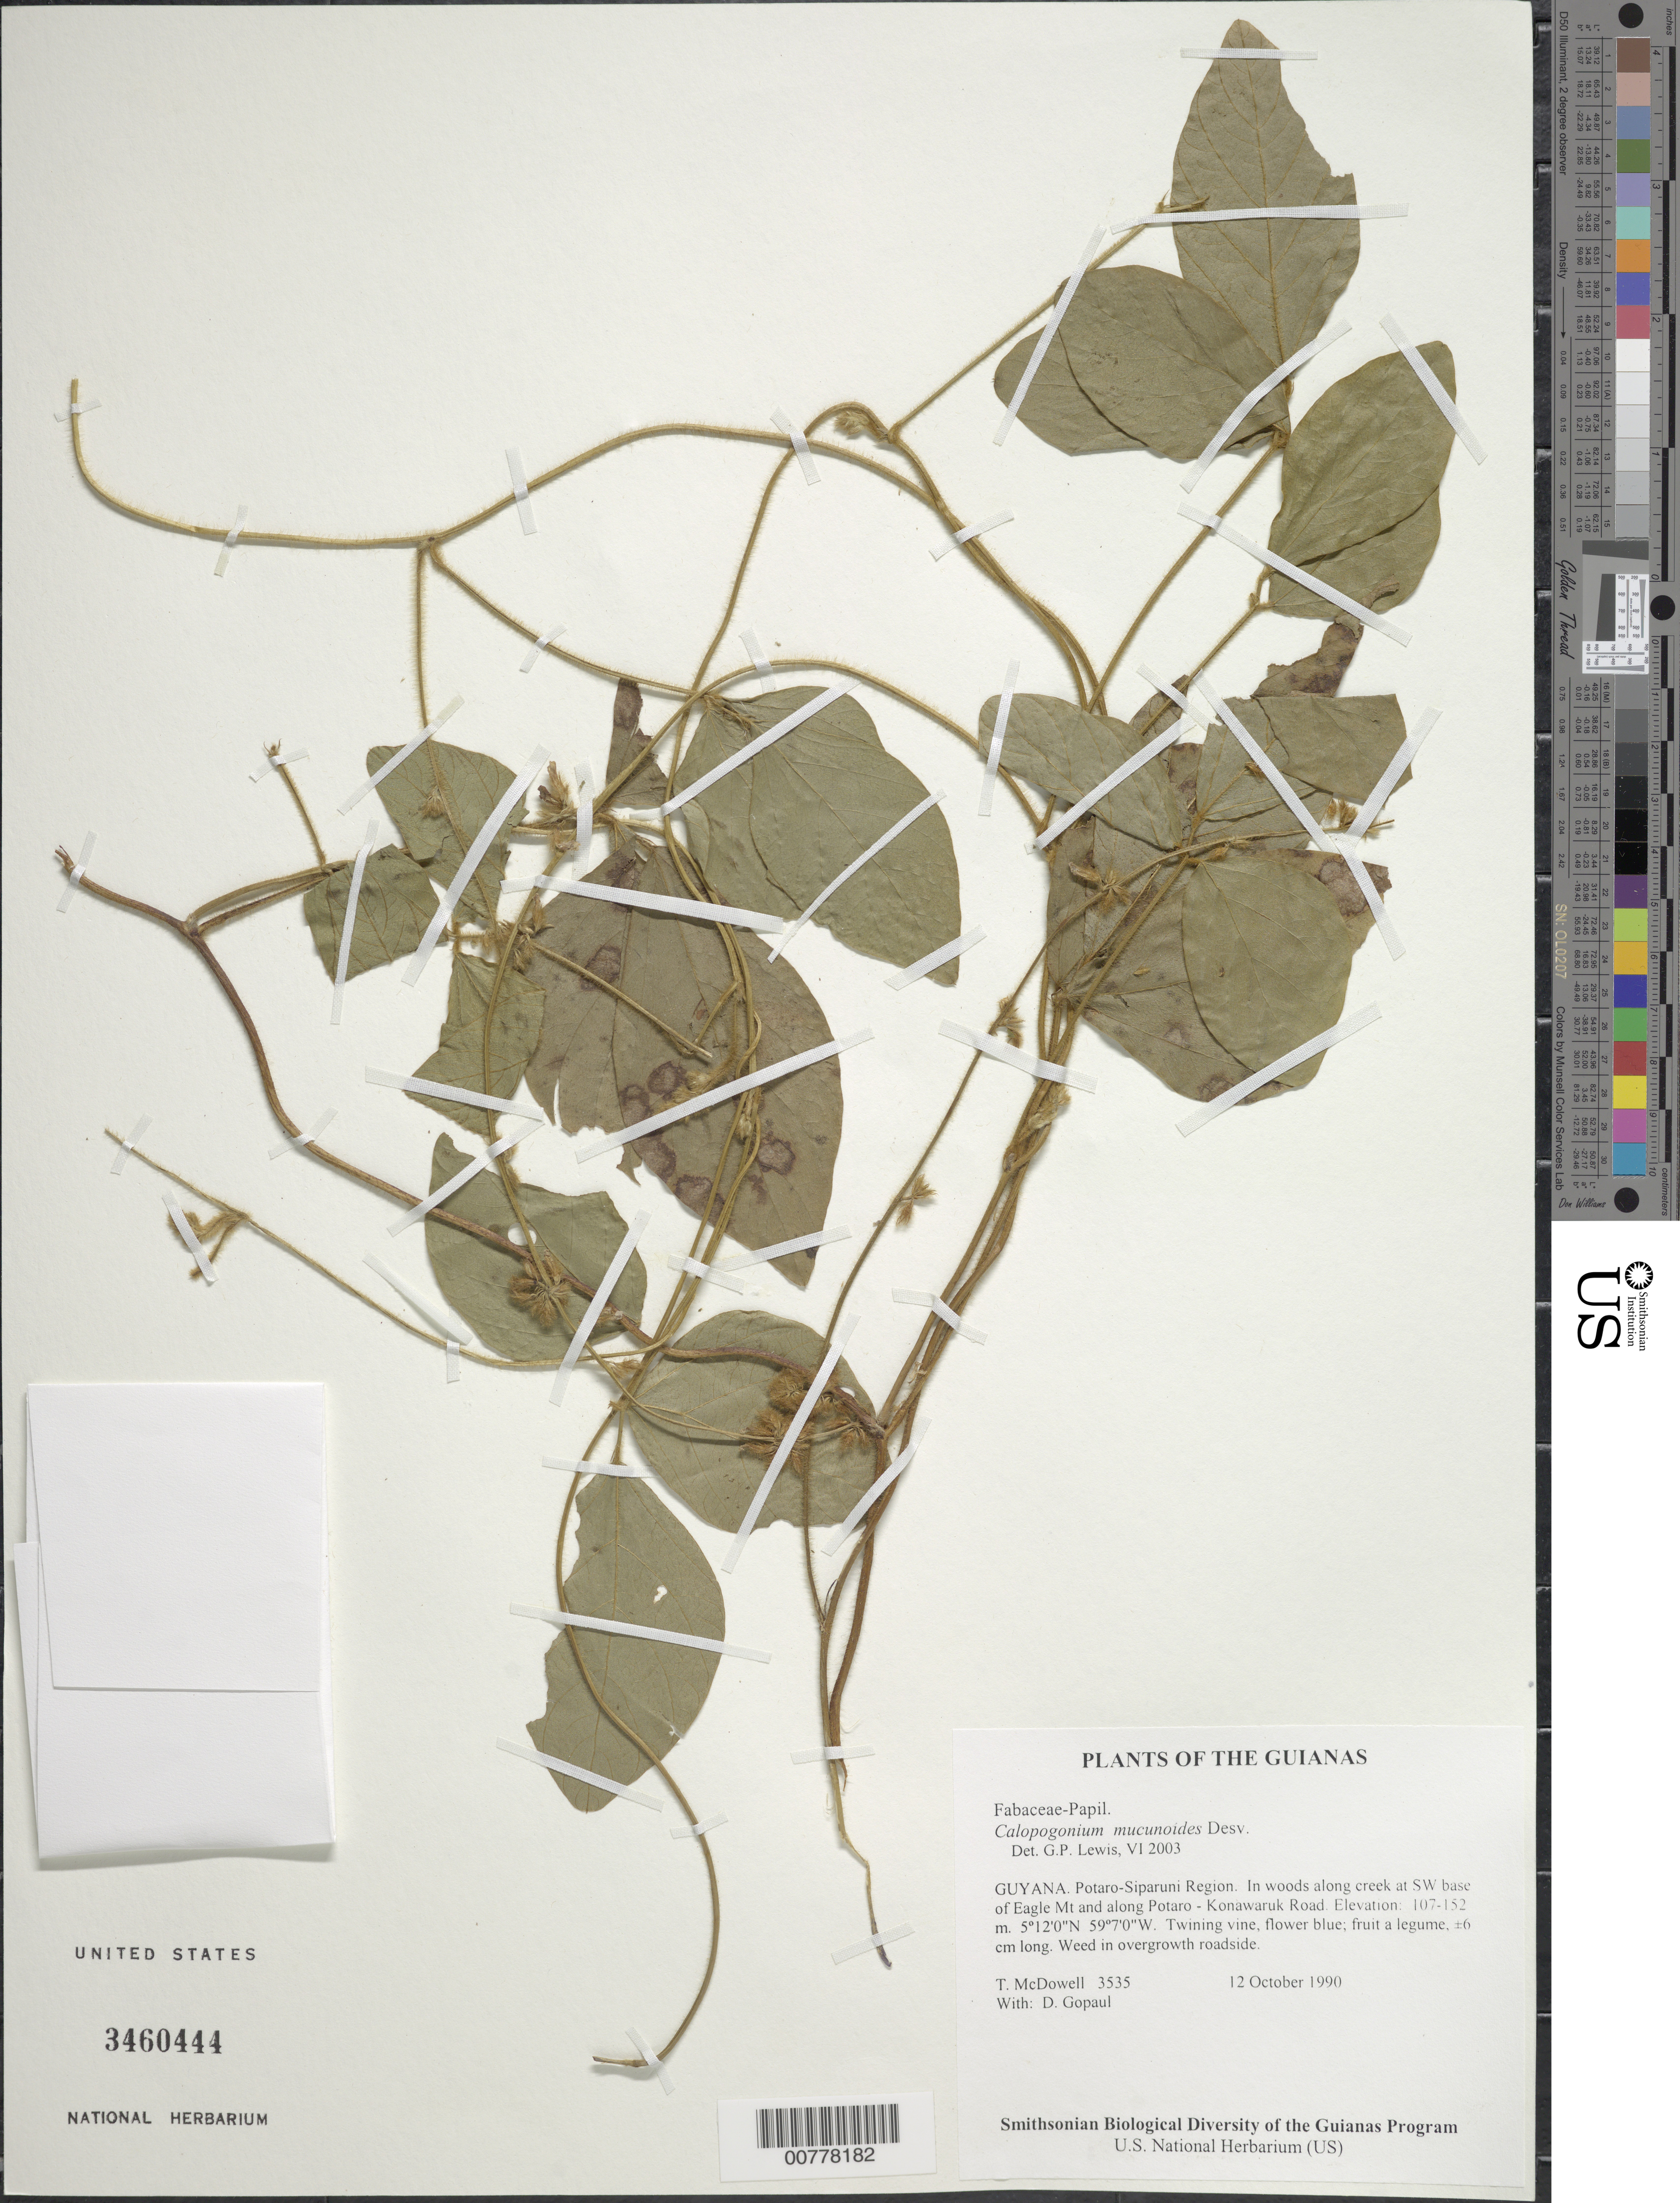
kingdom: Plantae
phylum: Tracheophyta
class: Magnoliopsida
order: Fabales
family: Fabaceae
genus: Calopogonium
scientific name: Calopogonium mucunoides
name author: Desv.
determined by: Lewis, Gwilym P.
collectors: T. McDowell & D. Gopaul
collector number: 3535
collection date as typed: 12 October 1990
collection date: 1990-10-12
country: Guyana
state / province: Potaro-Siparuni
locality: In woods along creek at SW base of Eagle Mt and along Potaro - Konawaruk Road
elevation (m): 107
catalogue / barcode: US 3460444